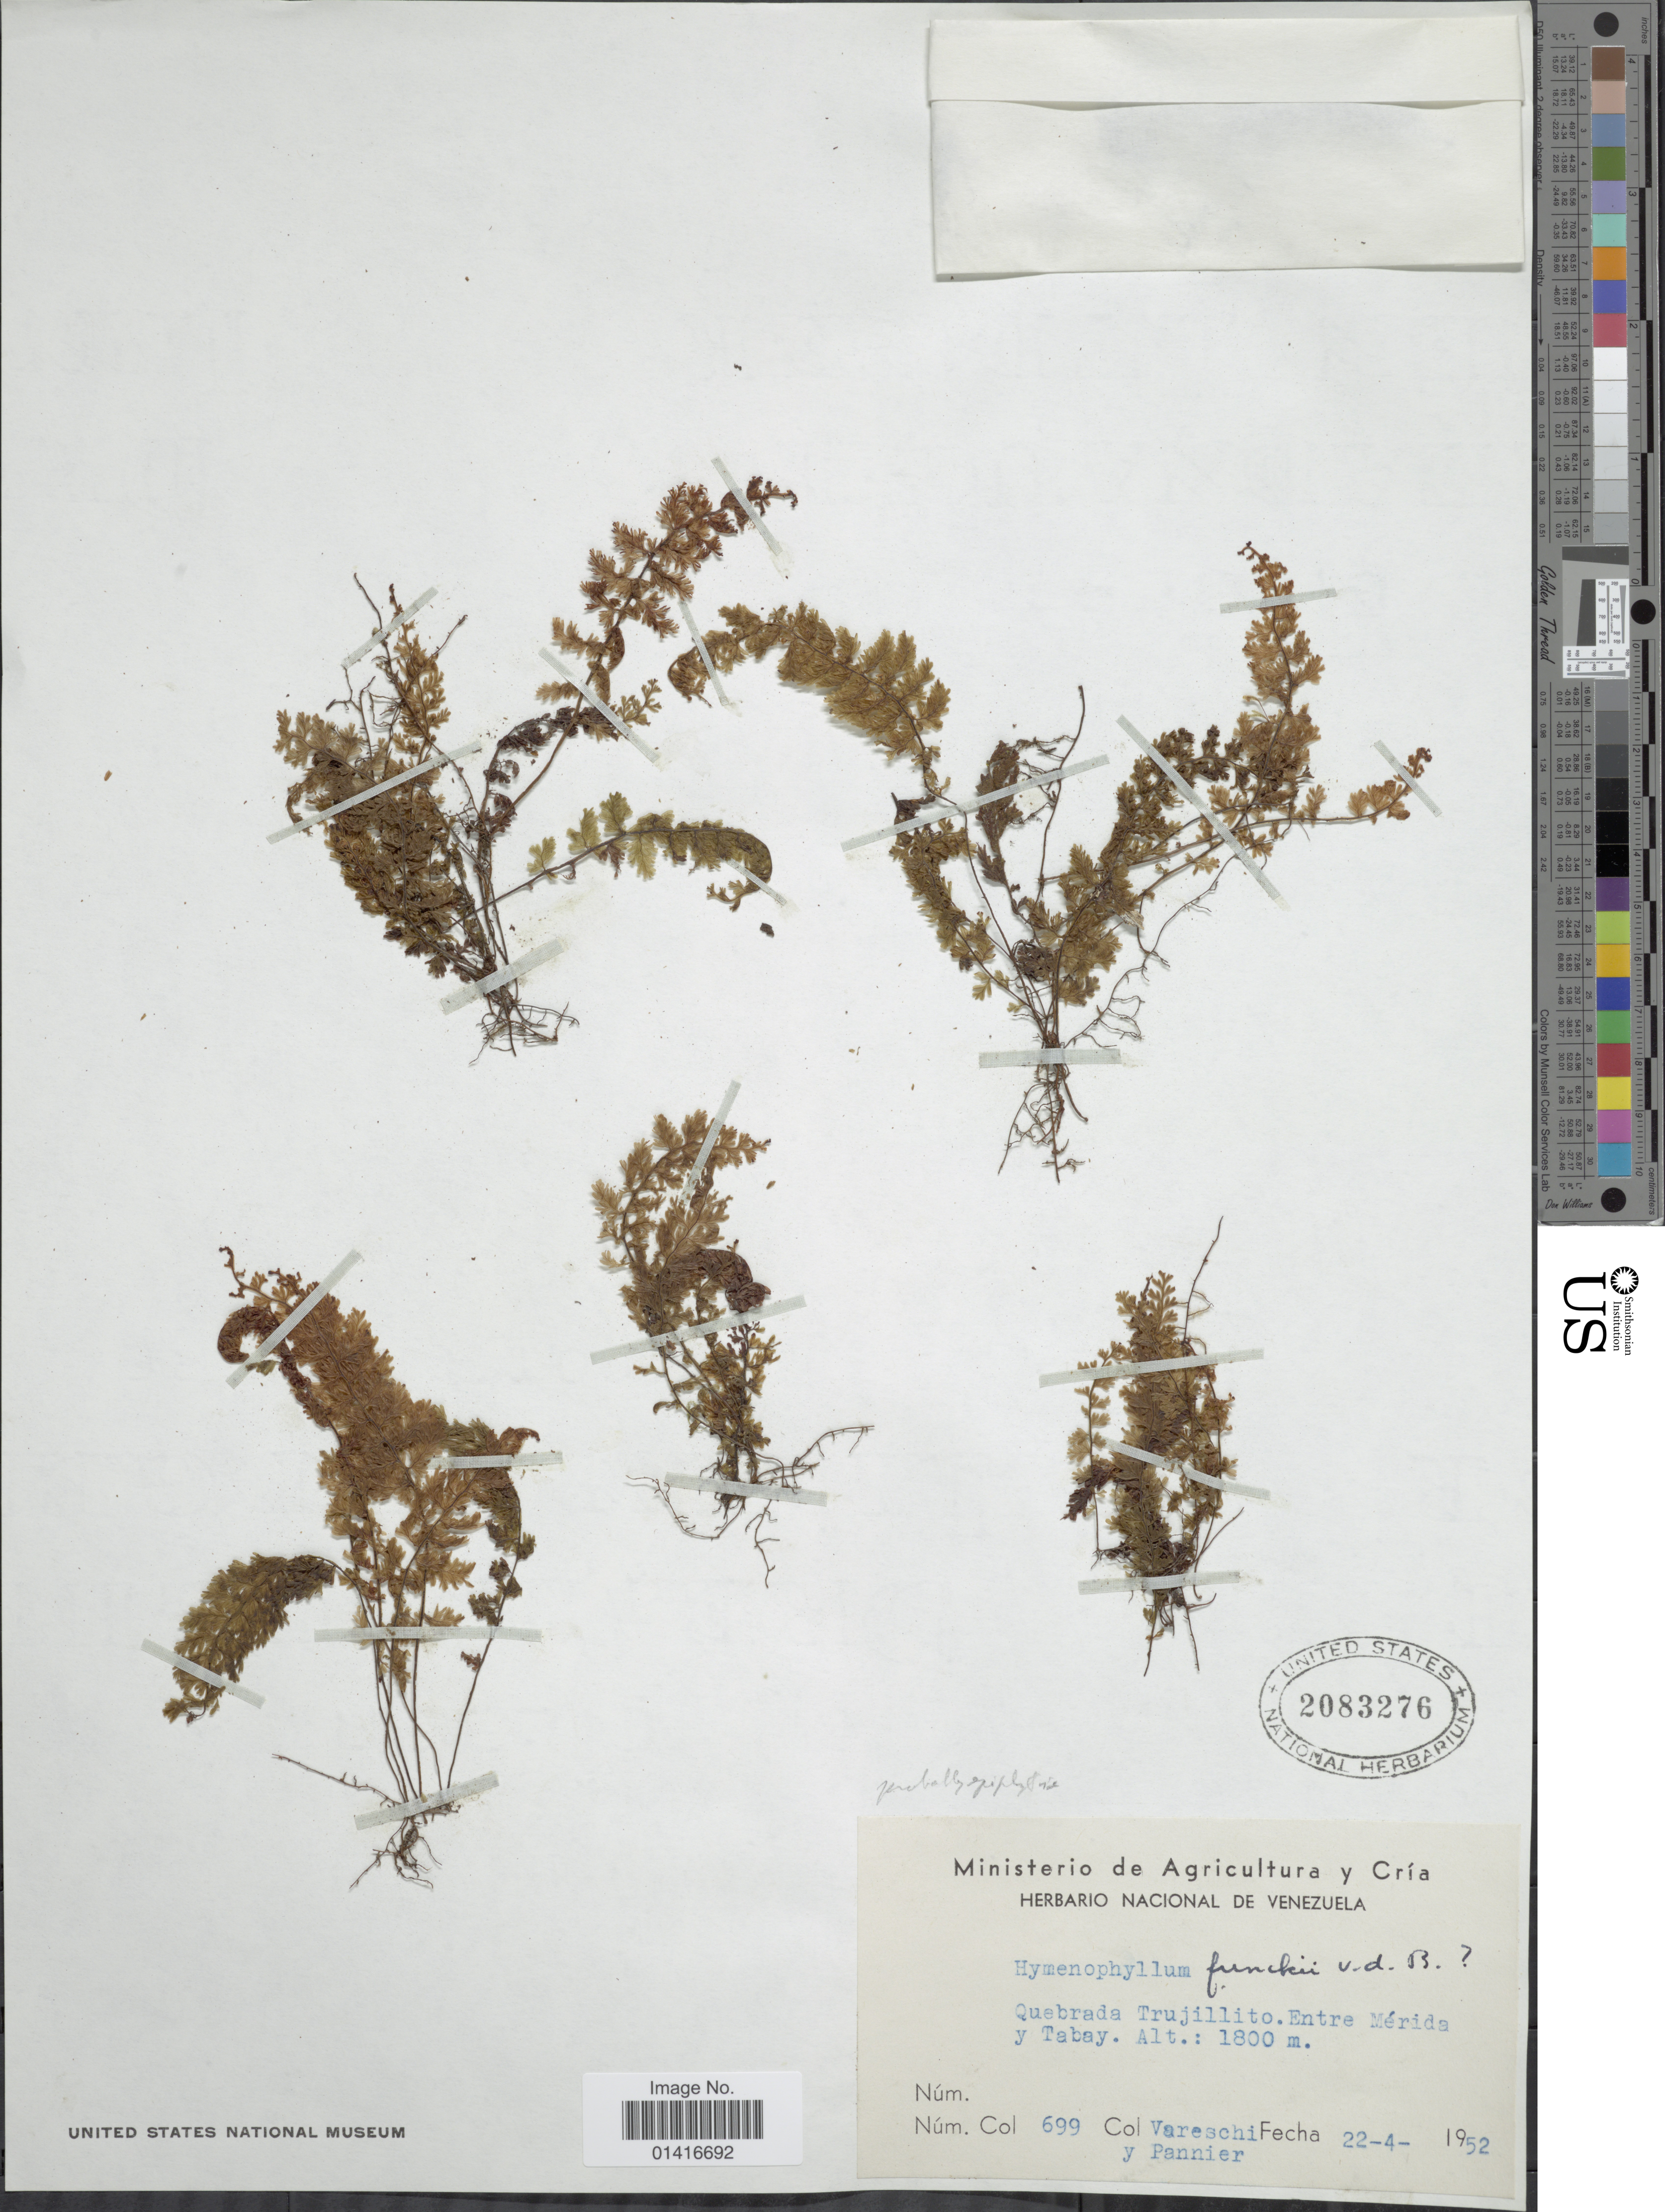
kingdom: Plantae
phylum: Tracheophyta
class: Polypodiopsida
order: Hymenophyllales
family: Hymenophyllaceae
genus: Hymenophyllum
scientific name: Hymenophyllum myriocarpum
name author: Hook.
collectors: -. Vareschi & F. Pannier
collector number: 699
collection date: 1952-04-22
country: Venezuela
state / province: Mérida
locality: Quebrada Trujillito, Entre Mérida y Tabay.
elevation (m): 1800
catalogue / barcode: US 2083276